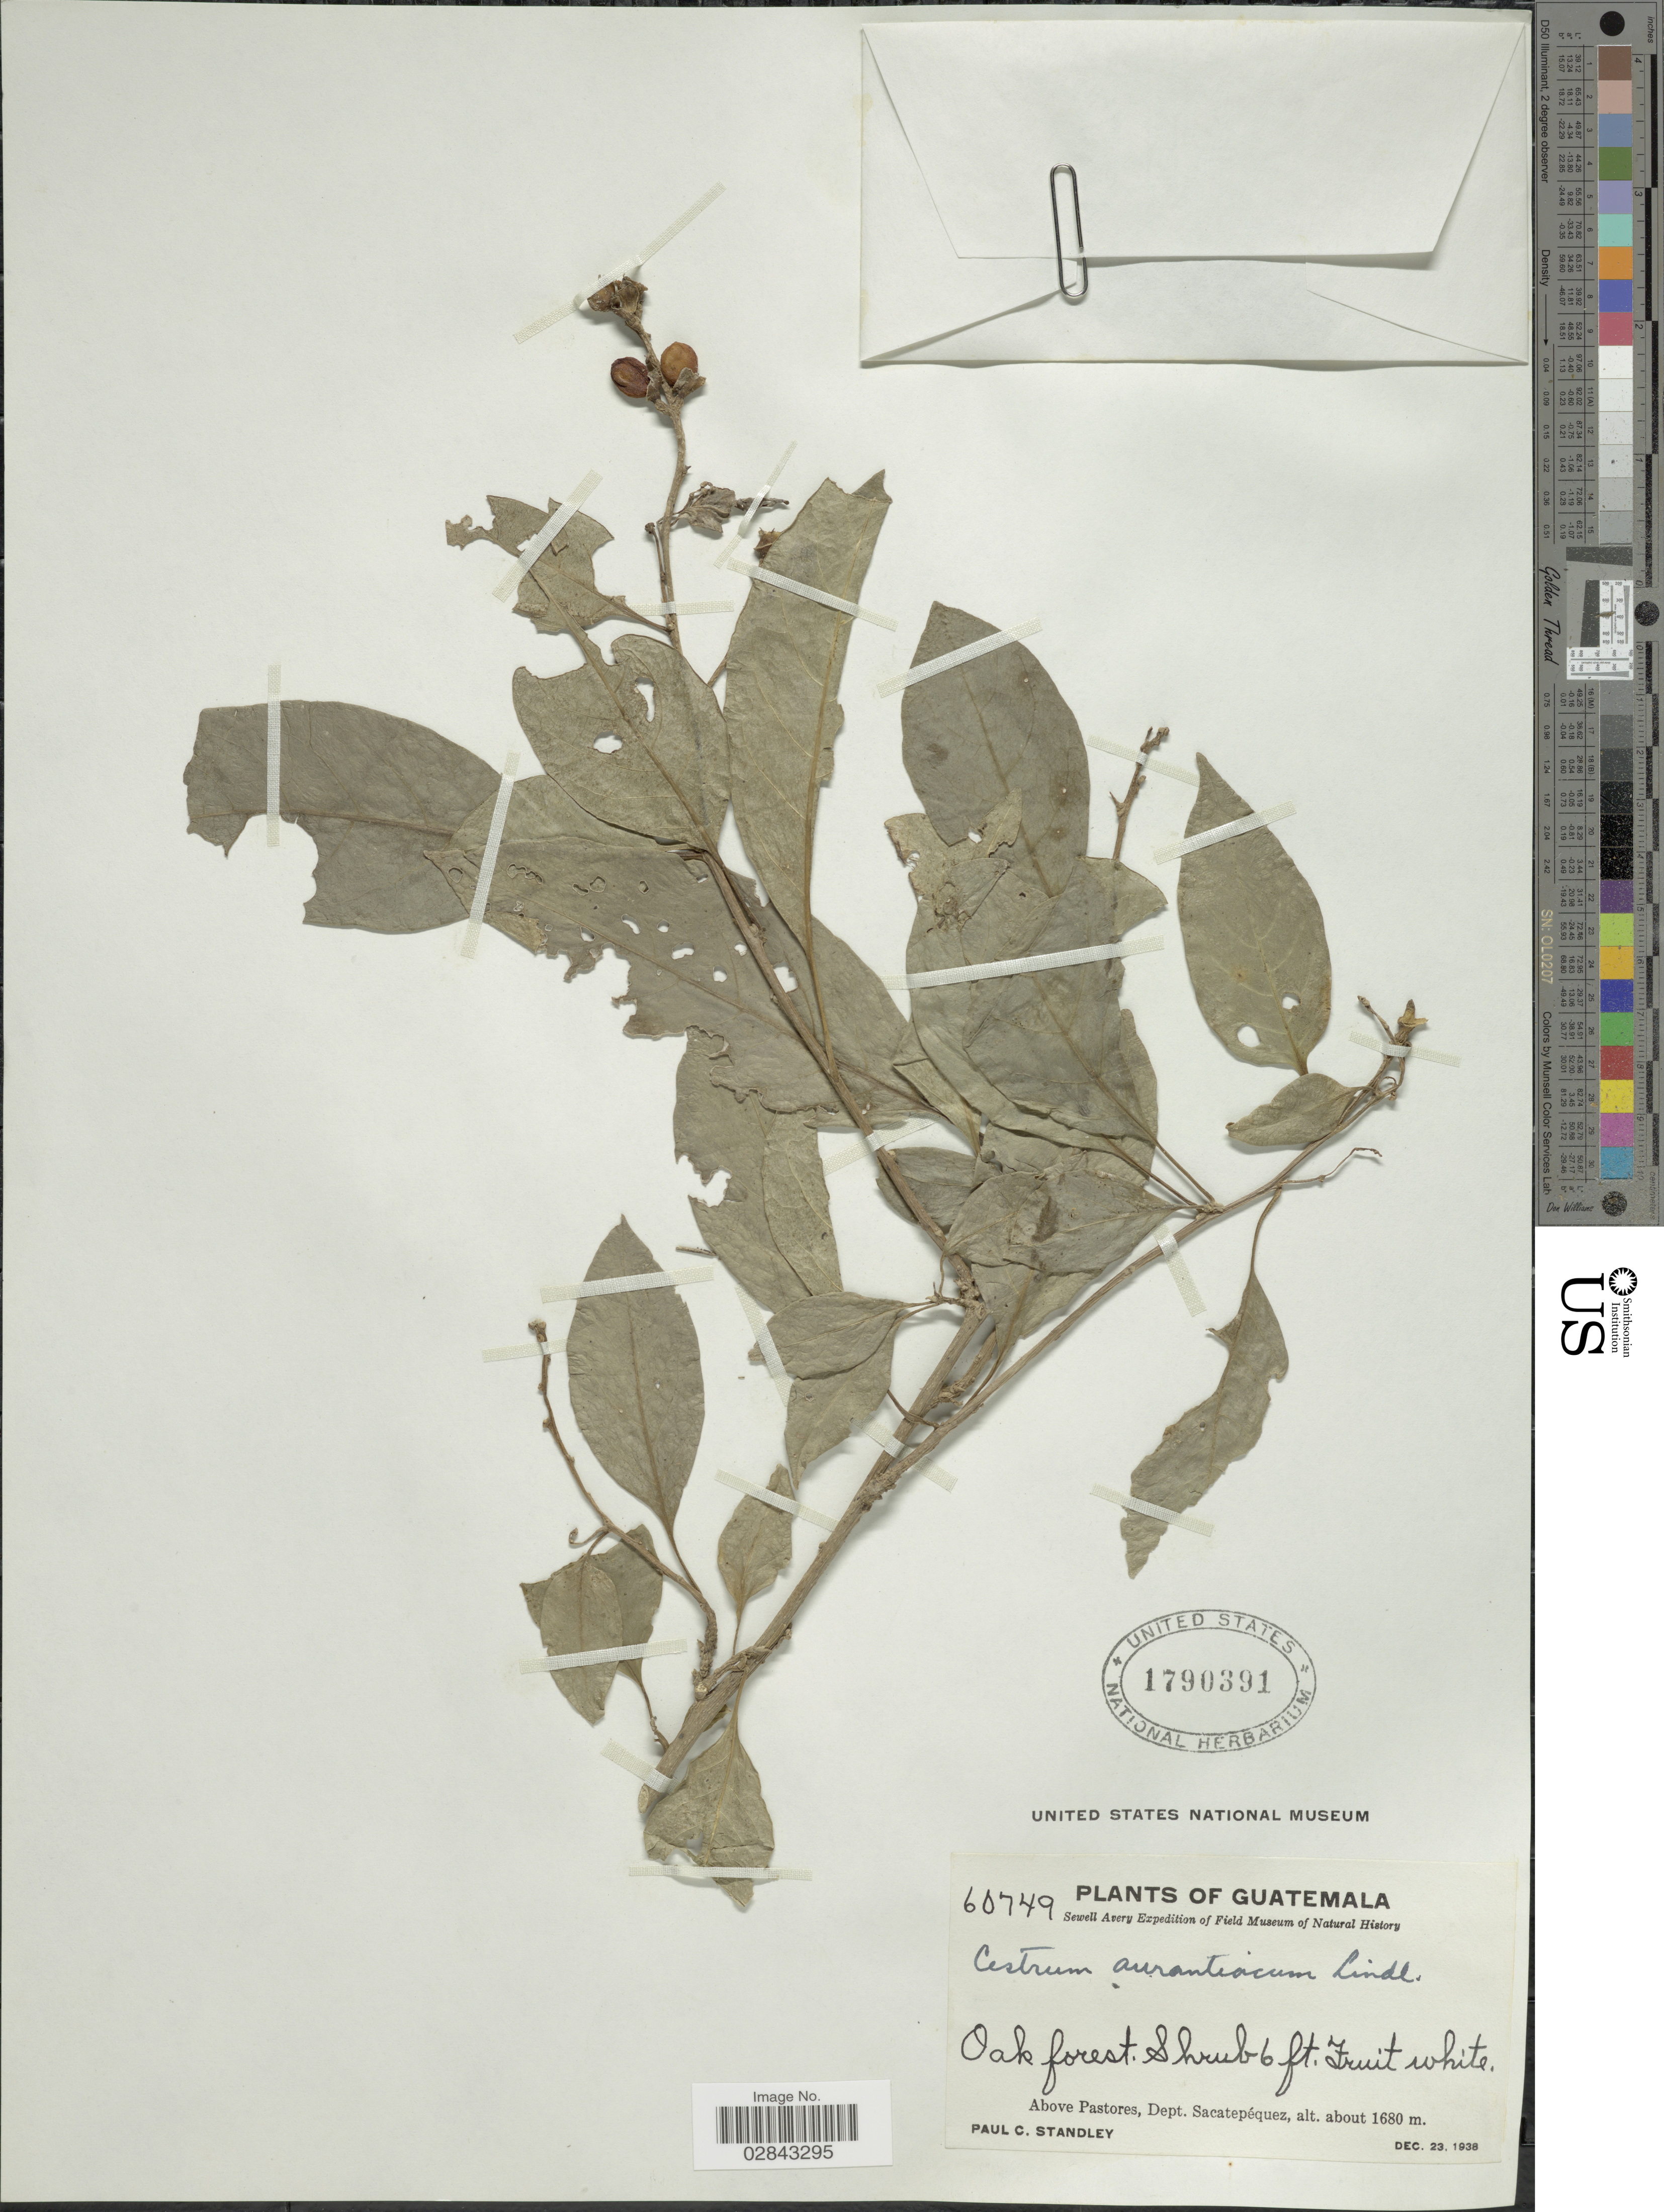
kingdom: Plantae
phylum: Tracheophyta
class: Magnoliopsida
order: Solanales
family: Solanaceae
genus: Cestrum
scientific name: Cestrum aurantiacum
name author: Lindley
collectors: P. C. Standley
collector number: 60749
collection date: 1938-12-23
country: Guatemala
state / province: Sacatepéquez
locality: Above Pastores, Dept. Sacatepéquez.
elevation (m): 1680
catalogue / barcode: US 1790391